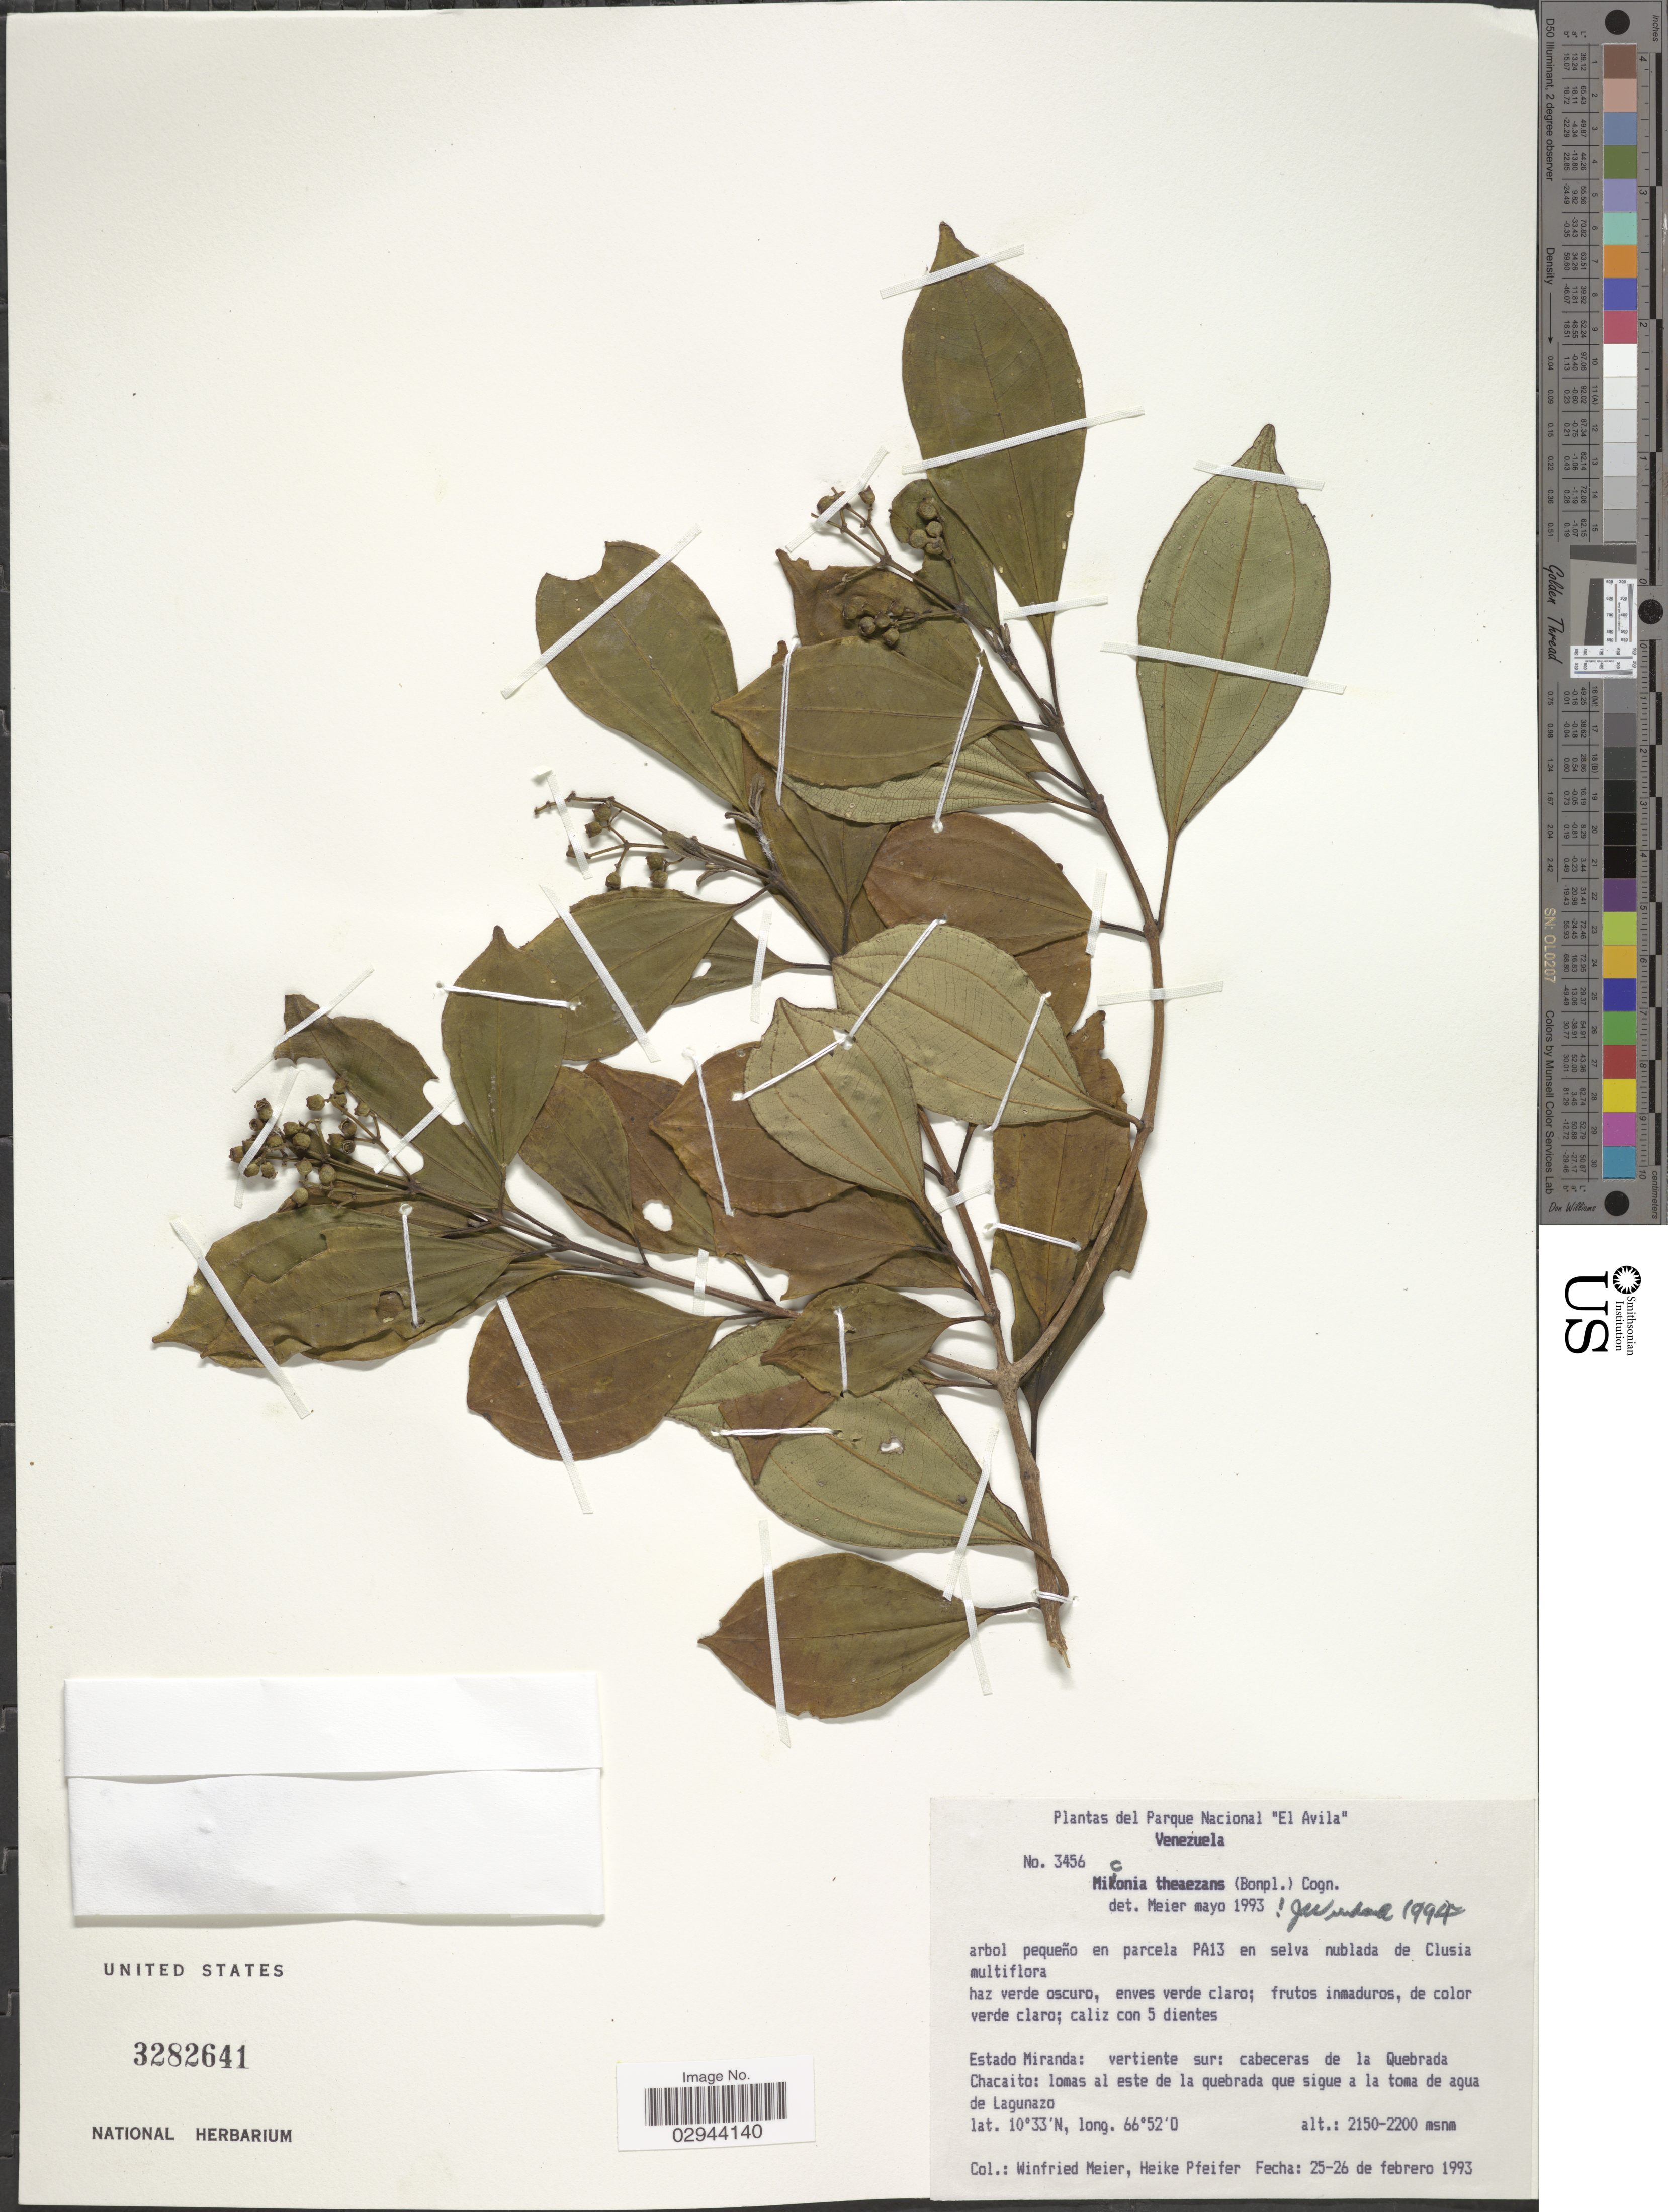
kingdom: Plantae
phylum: Tracheophyta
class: Magnoliopsida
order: Myrtales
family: Melastomataceae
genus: Miconia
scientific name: Miconia theizans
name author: (Bonpl.) Cogn.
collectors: W. Meier & H. Pfeifer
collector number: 3456C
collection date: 1993-02-25/1993-02-26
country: Venezuela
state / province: Miranda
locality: Vertiente sur, cabeceras de la Quebrada Chacaito, lomas al este de la quebrada que sigue a la toma de agua de Lagunazo.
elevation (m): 2150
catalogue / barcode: US 3282641